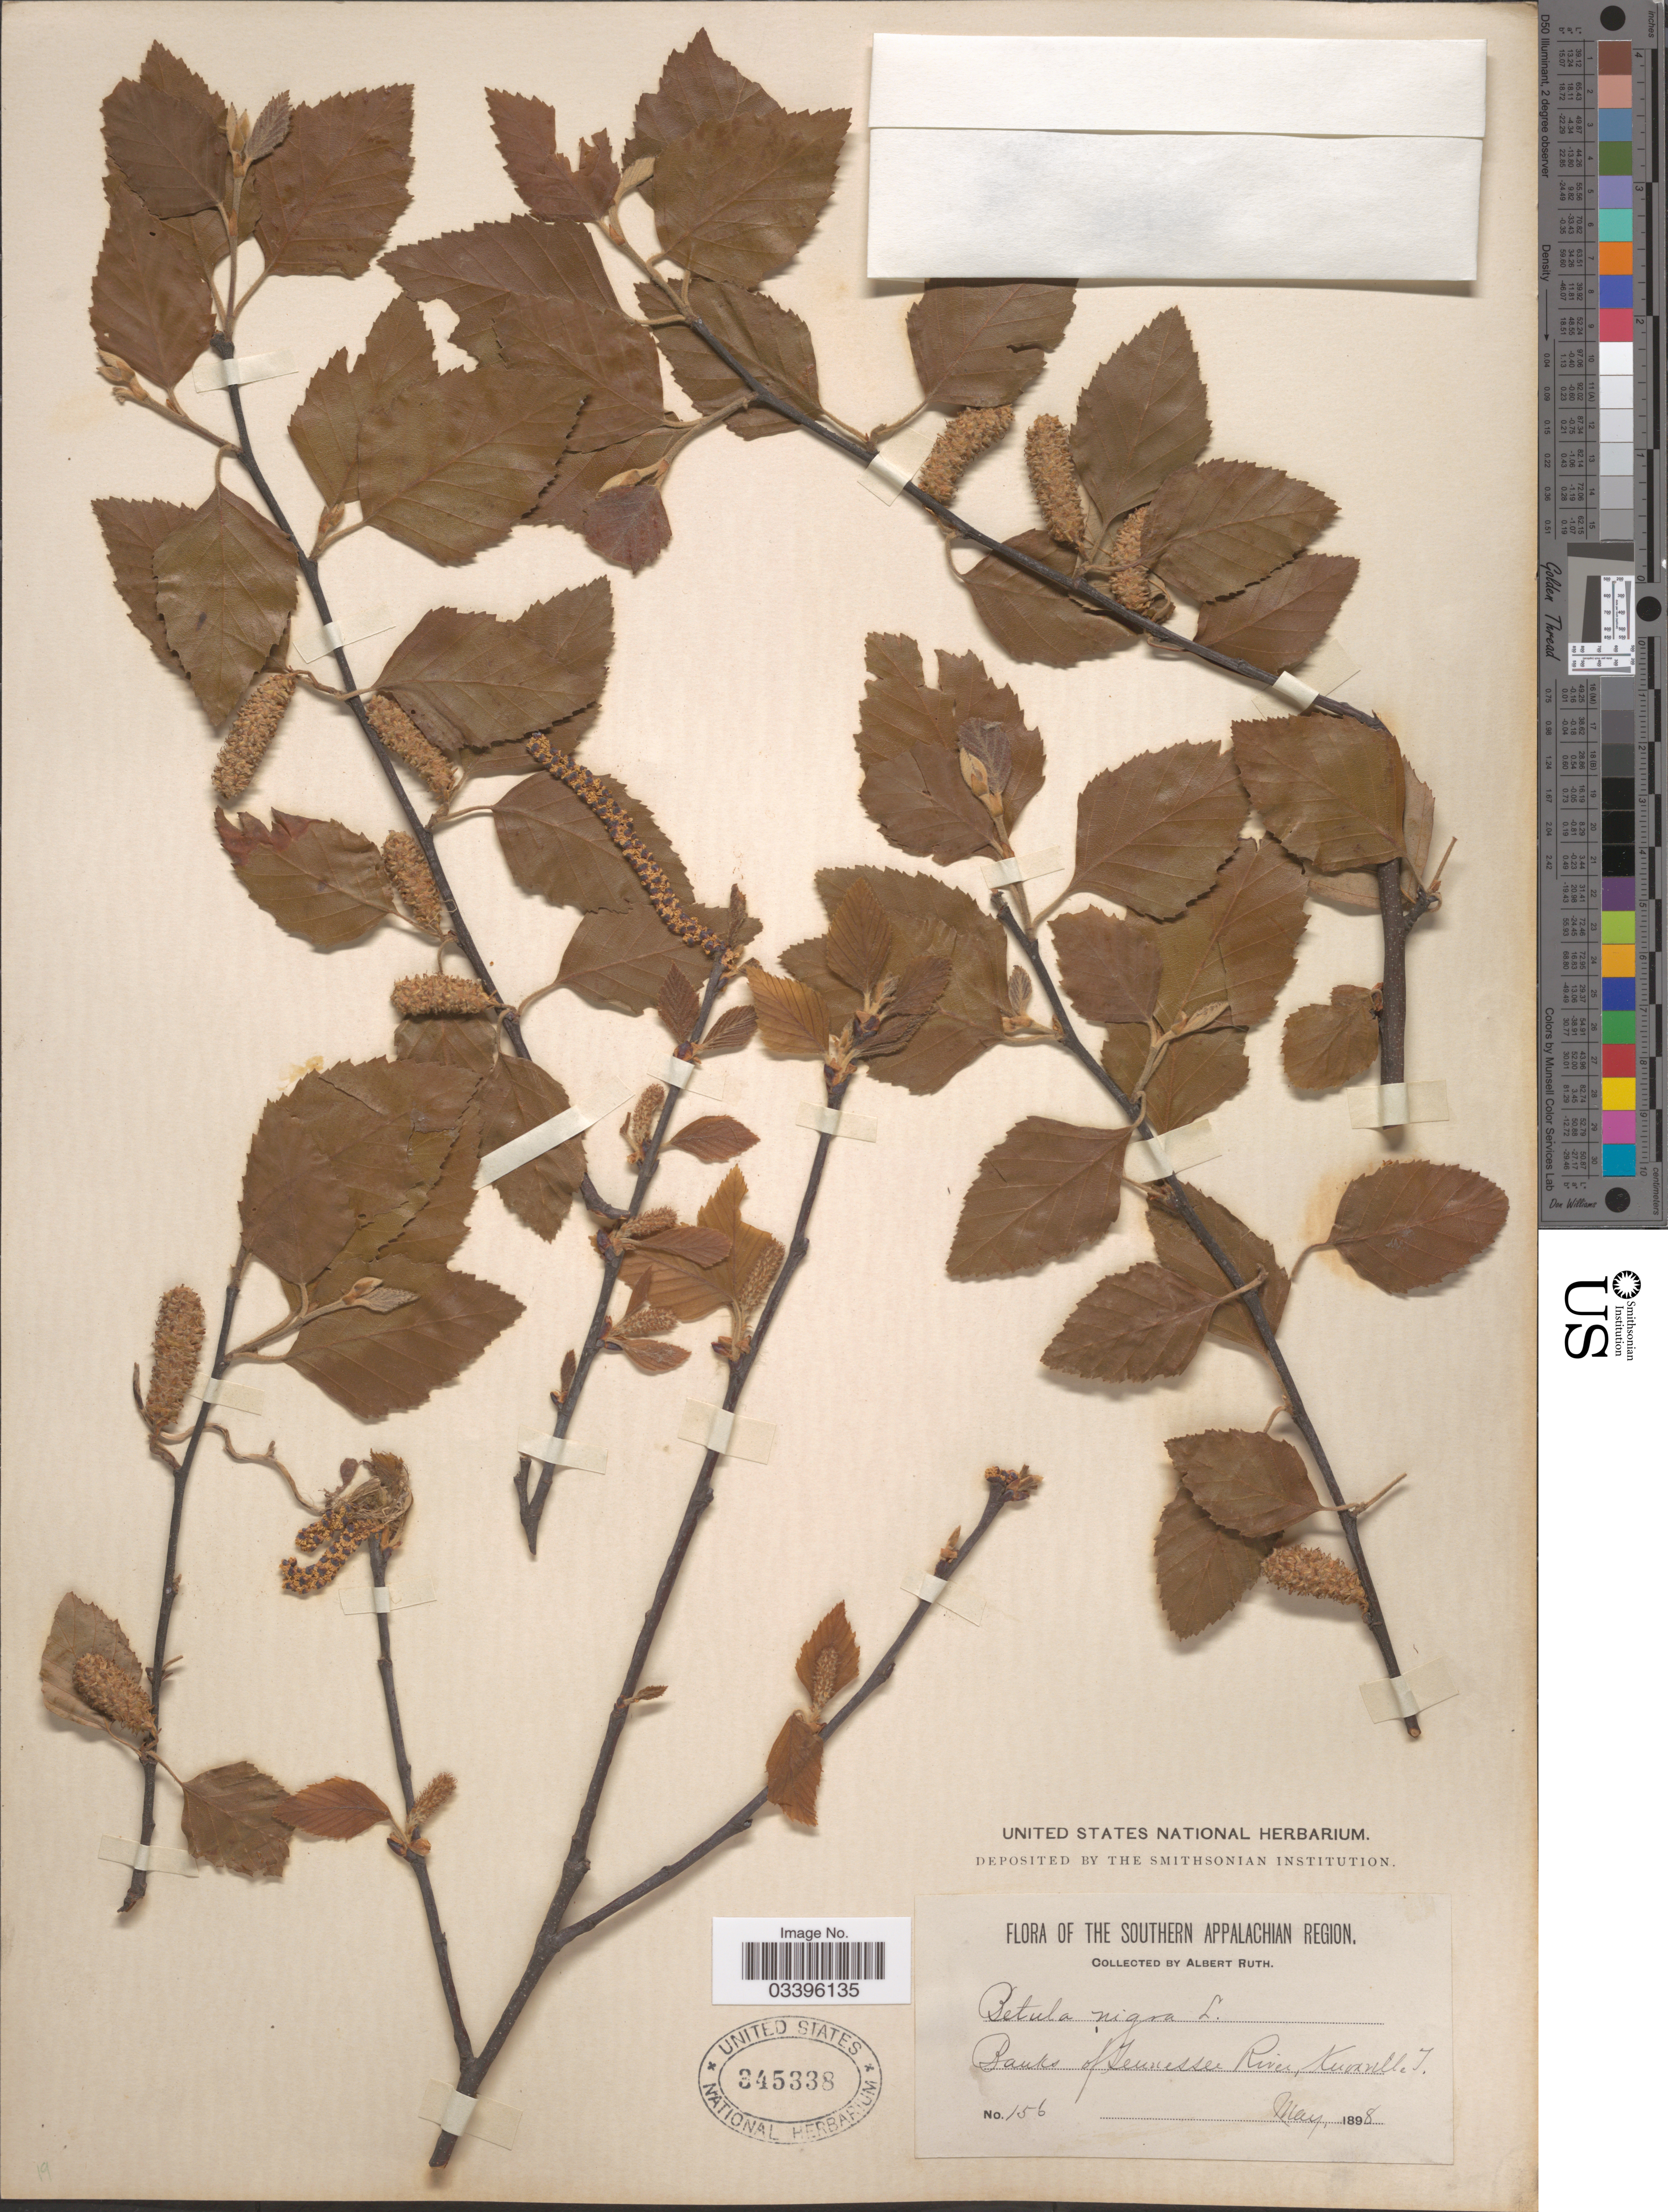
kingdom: Plantae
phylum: Tracheophyta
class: Magnoliopsida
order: Fagales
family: Betulaceae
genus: Betula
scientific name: Betula nigra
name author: L.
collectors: A. Ruth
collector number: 156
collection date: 1898-05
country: United States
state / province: Tennessee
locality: The Southern Appalachan Region. Banks of Tennessee River, Knoxville I.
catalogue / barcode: US 345338